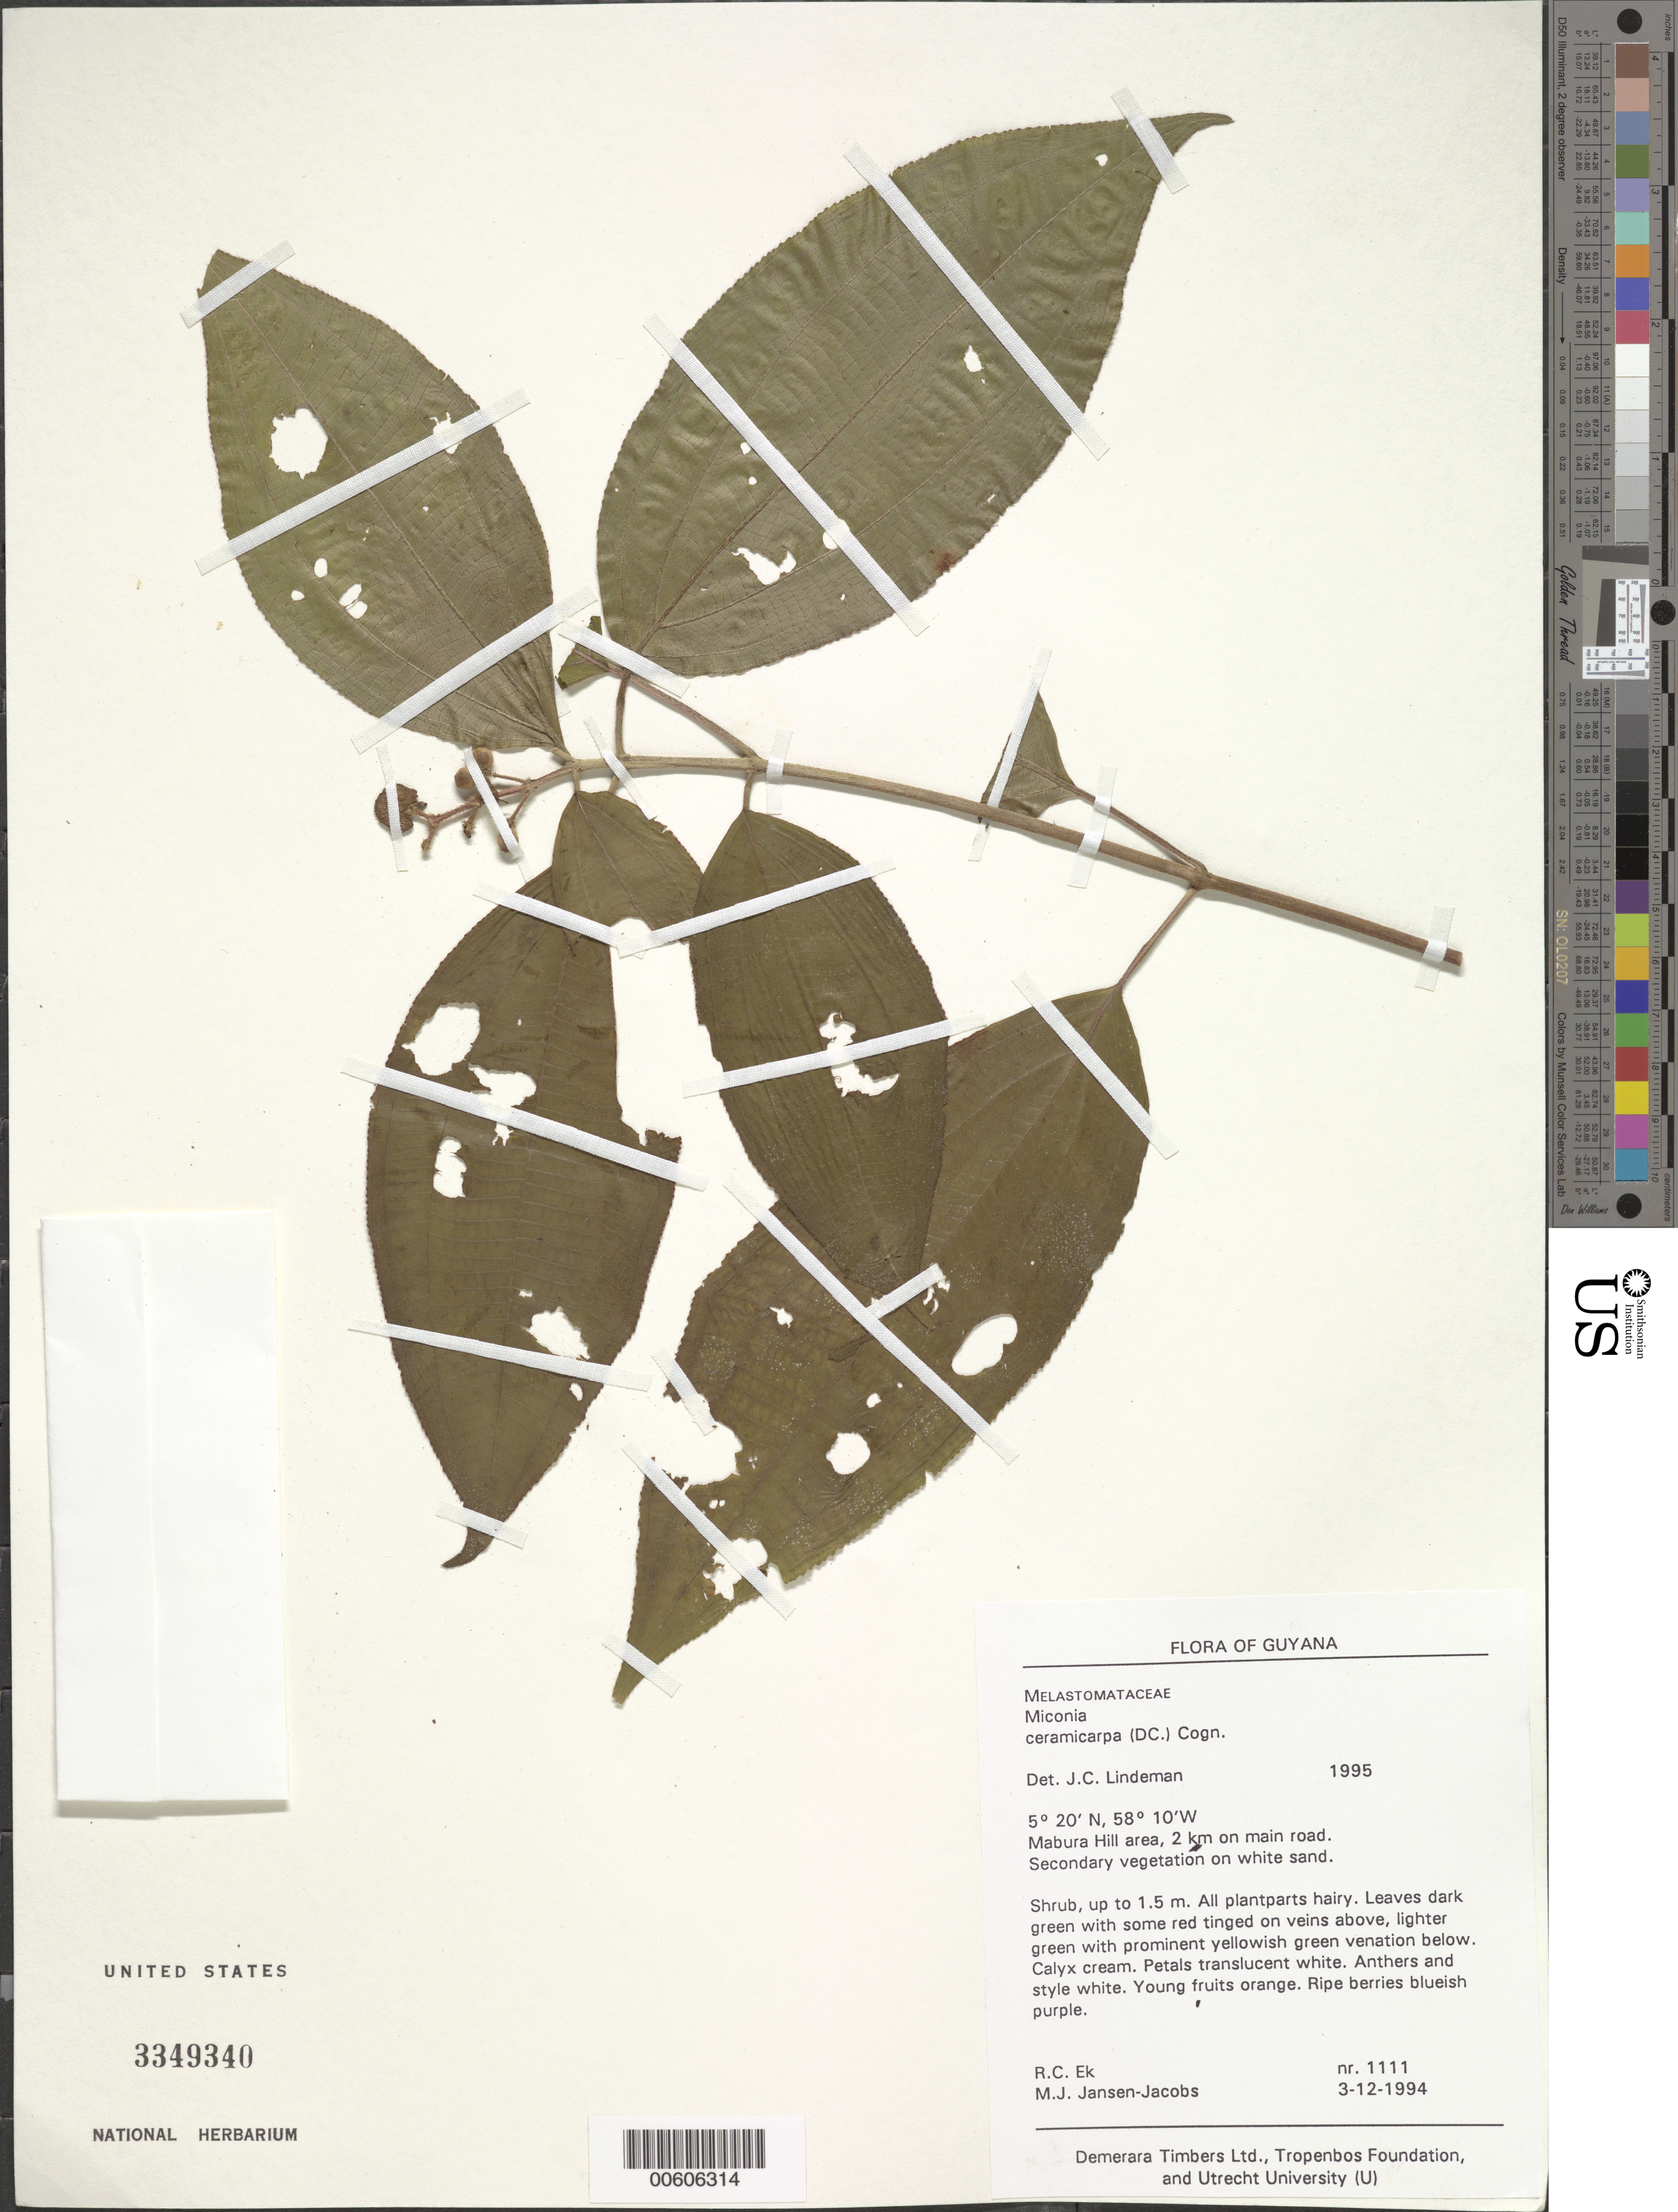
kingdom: Plantae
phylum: Tracheophyta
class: Magnoliopsida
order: Myrtales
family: Melastomataceae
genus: Miconia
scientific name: Miconia ceramicarpa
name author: (DC.) Cogn.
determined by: Lindeman, J. C.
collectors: R. C. Ek & M. J. Jansen-Jacobs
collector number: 1111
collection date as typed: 3-Dec-94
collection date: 1994-12-03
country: Guyana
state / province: U. Demerara-Berbice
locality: Mabura Hill area, 2 km on main road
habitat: Secondary vegetation on white sand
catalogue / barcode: US 3349340